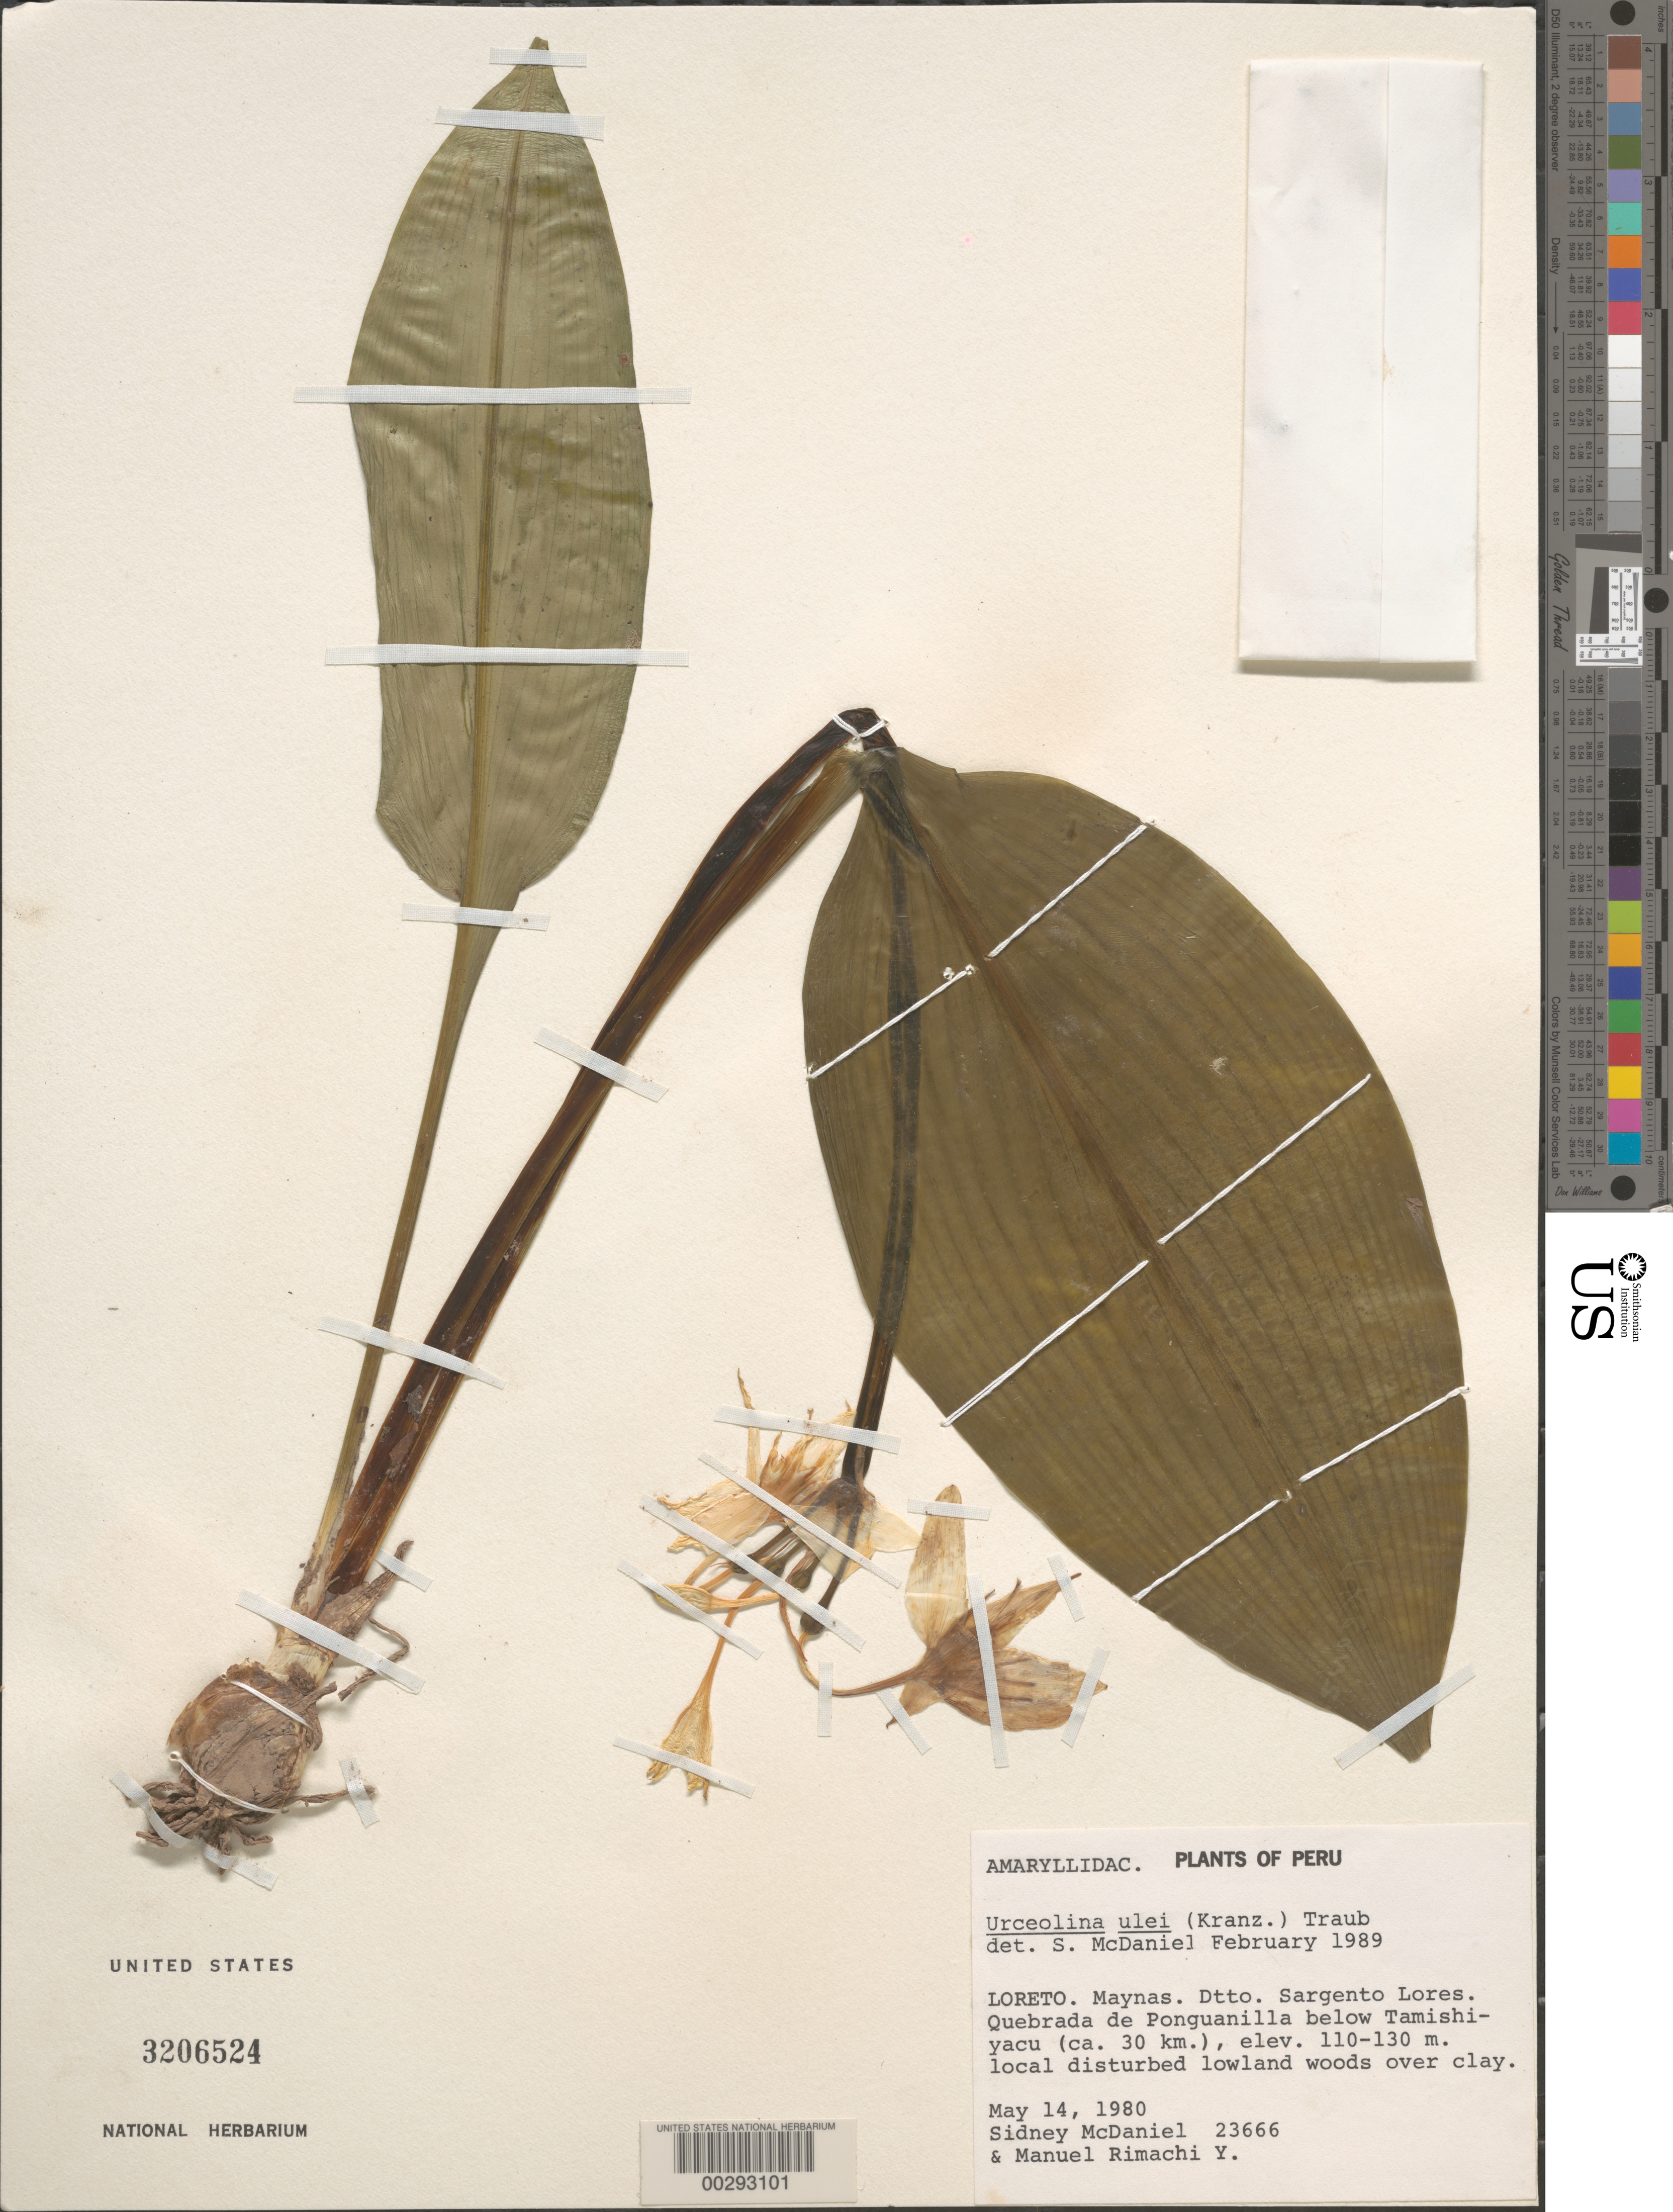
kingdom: Plantae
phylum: Tracheophyta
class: Liliopsida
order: Asparagales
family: Amaryllidaceae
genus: Urceolina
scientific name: Urceolina ulei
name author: (Kraenzl.) Traub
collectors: S. T. McDaniel & M. Rimachi Y.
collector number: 23666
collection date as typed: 14 May 1980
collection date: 1980-05-14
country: Peru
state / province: Loreto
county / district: Maynas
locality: Sargento lores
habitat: Local disturbed lowland woods over clay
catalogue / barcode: US 3206524